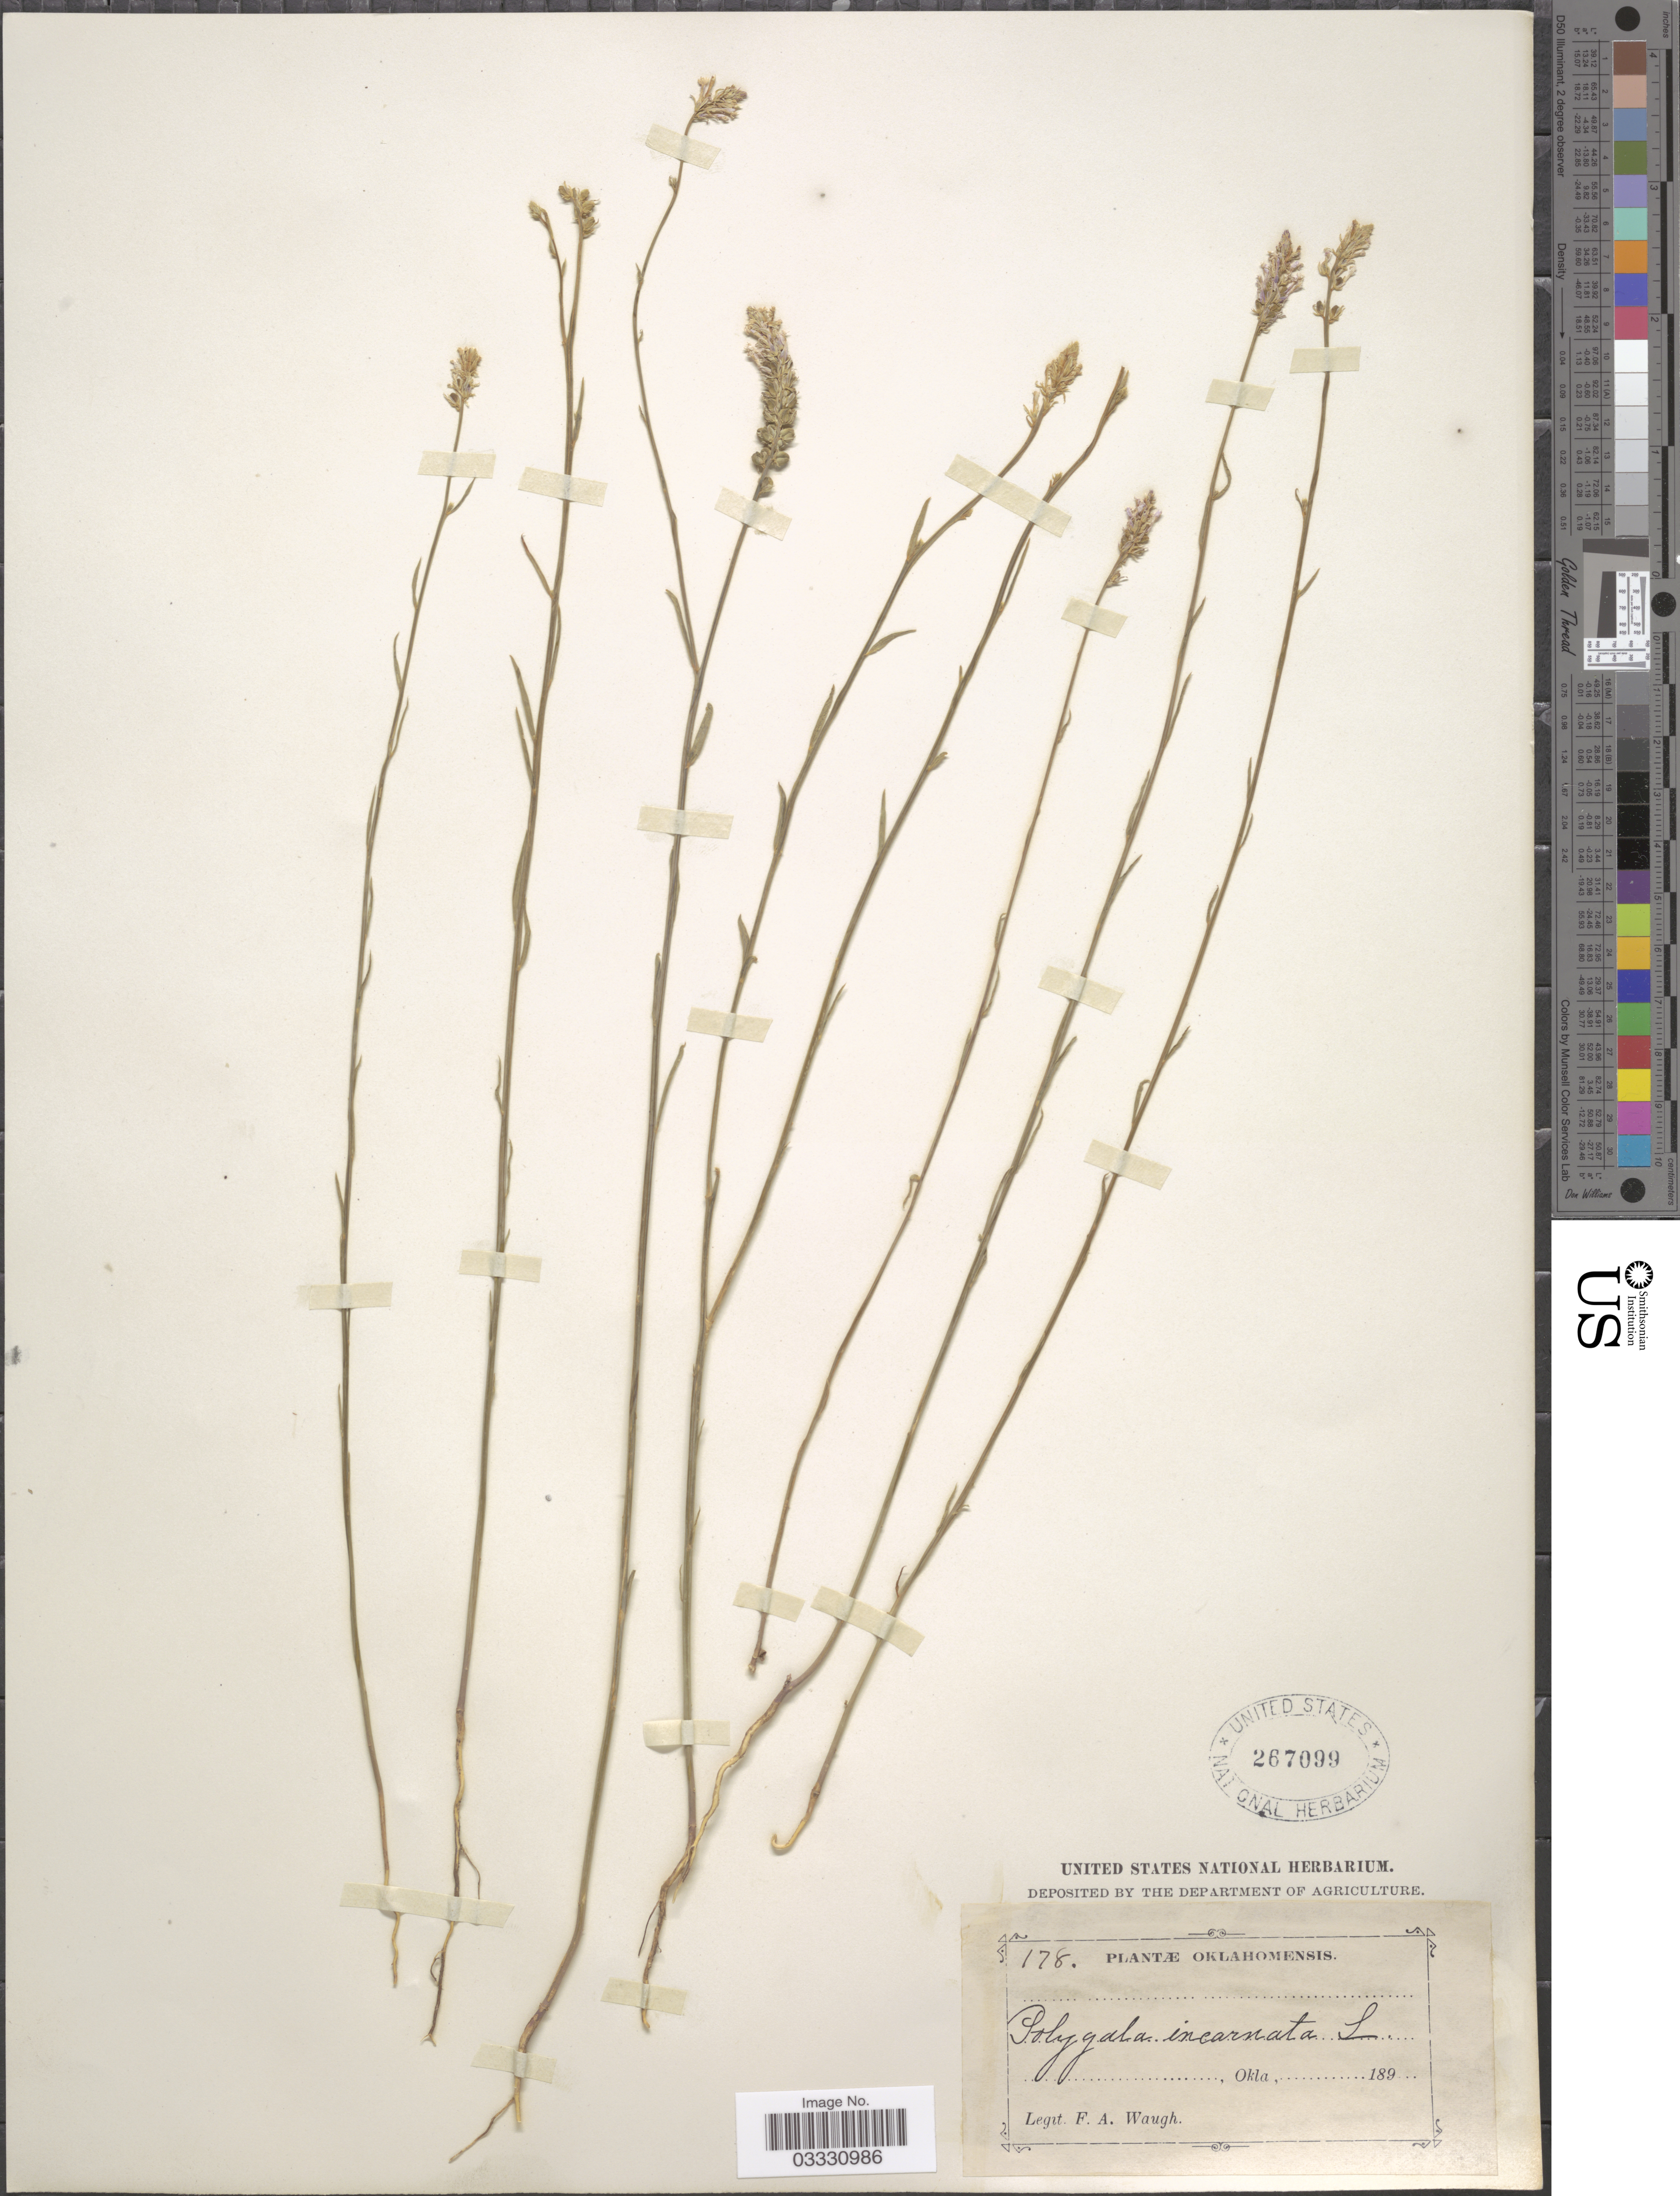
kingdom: Plantae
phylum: Tracheophyta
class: Magnoliopsida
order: Fabales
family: Polygalaceae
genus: Polygala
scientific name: Polygala incarnata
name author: L.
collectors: F. Waugh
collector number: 178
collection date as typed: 189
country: United States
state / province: Oklahoma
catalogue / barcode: US 267099